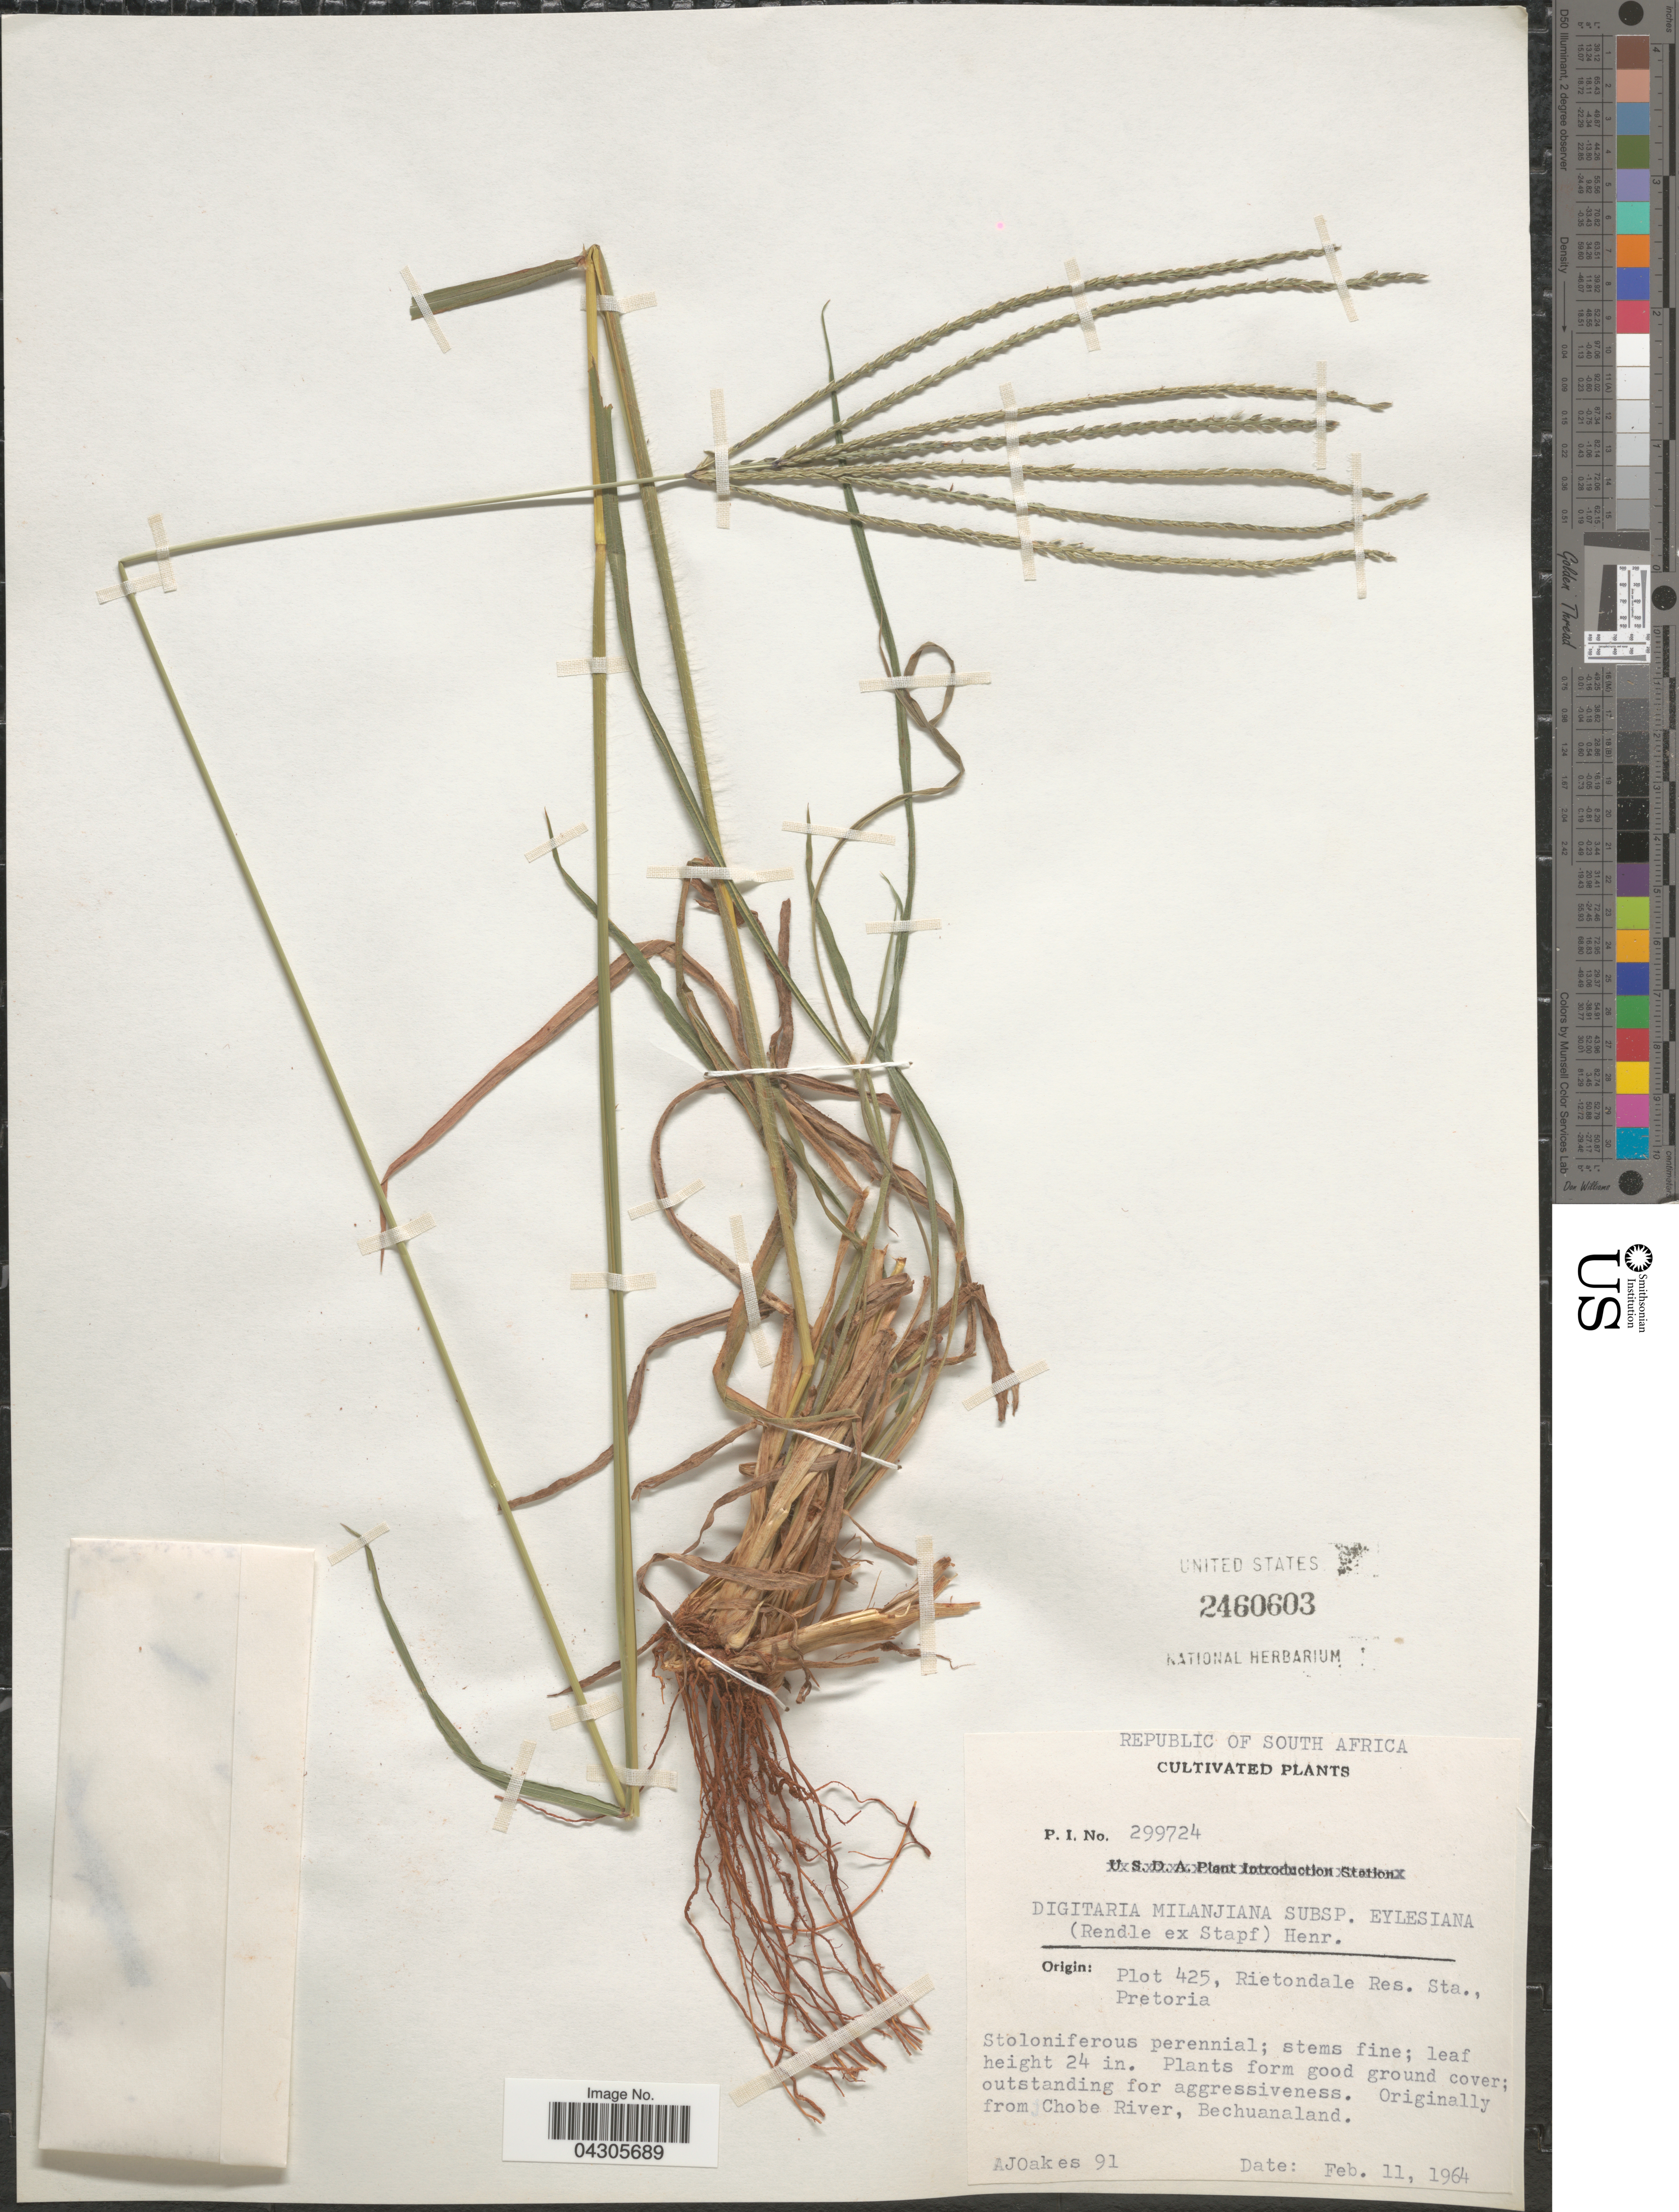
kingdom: Plantae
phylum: Tracheophyta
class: Liliopsida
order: Poales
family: Poaceae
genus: Digitaria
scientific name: Digitaria milanjiana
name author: (Rendle) Stapf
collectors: A. Oakes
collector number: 91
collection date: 1964-02-11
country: South Africa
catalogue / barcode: US 2460603